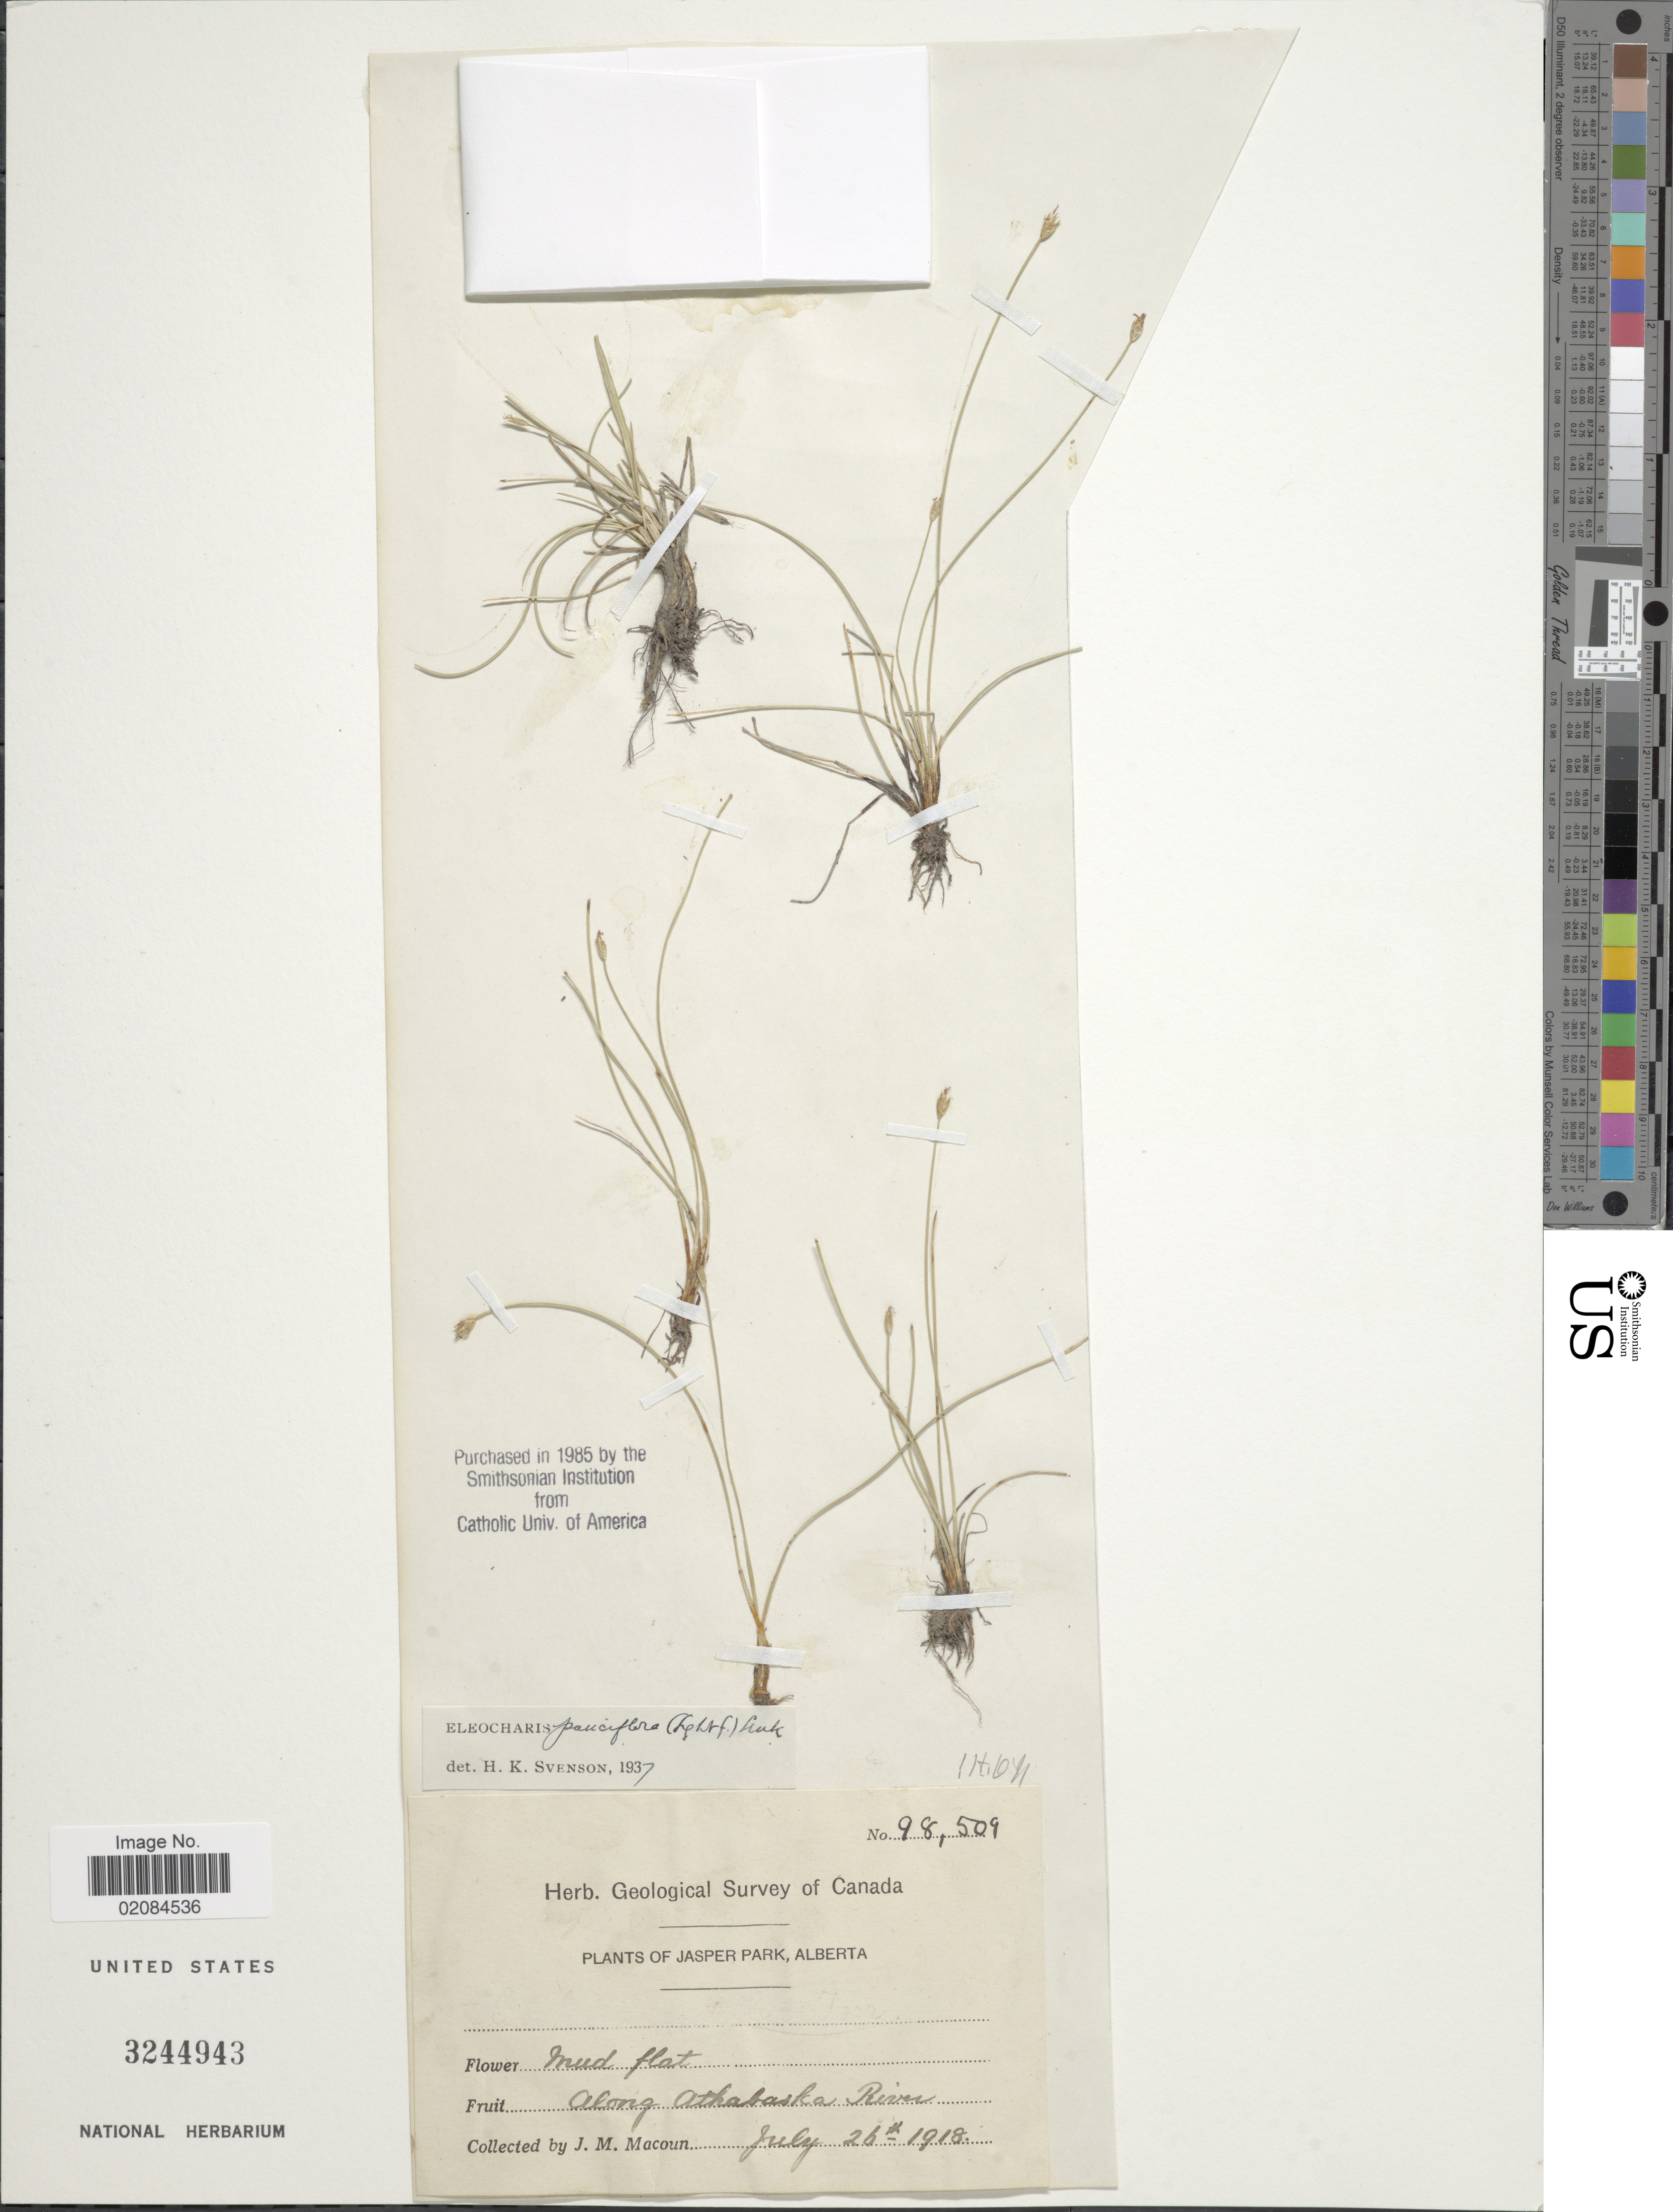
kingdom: Plantae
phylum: Tracheophyta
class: Liliopsida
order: Poales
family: Cyperaceae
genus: Eleocharis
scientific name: Eleocharis quinqueflora subsp. fernaldii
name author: (Svenson) Hultén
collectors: J. Macoun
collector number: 98509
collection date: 1918-07-26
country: Canada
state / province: Alberta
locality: Jasper Park, Along Athabasca River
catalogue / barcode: US 3244943